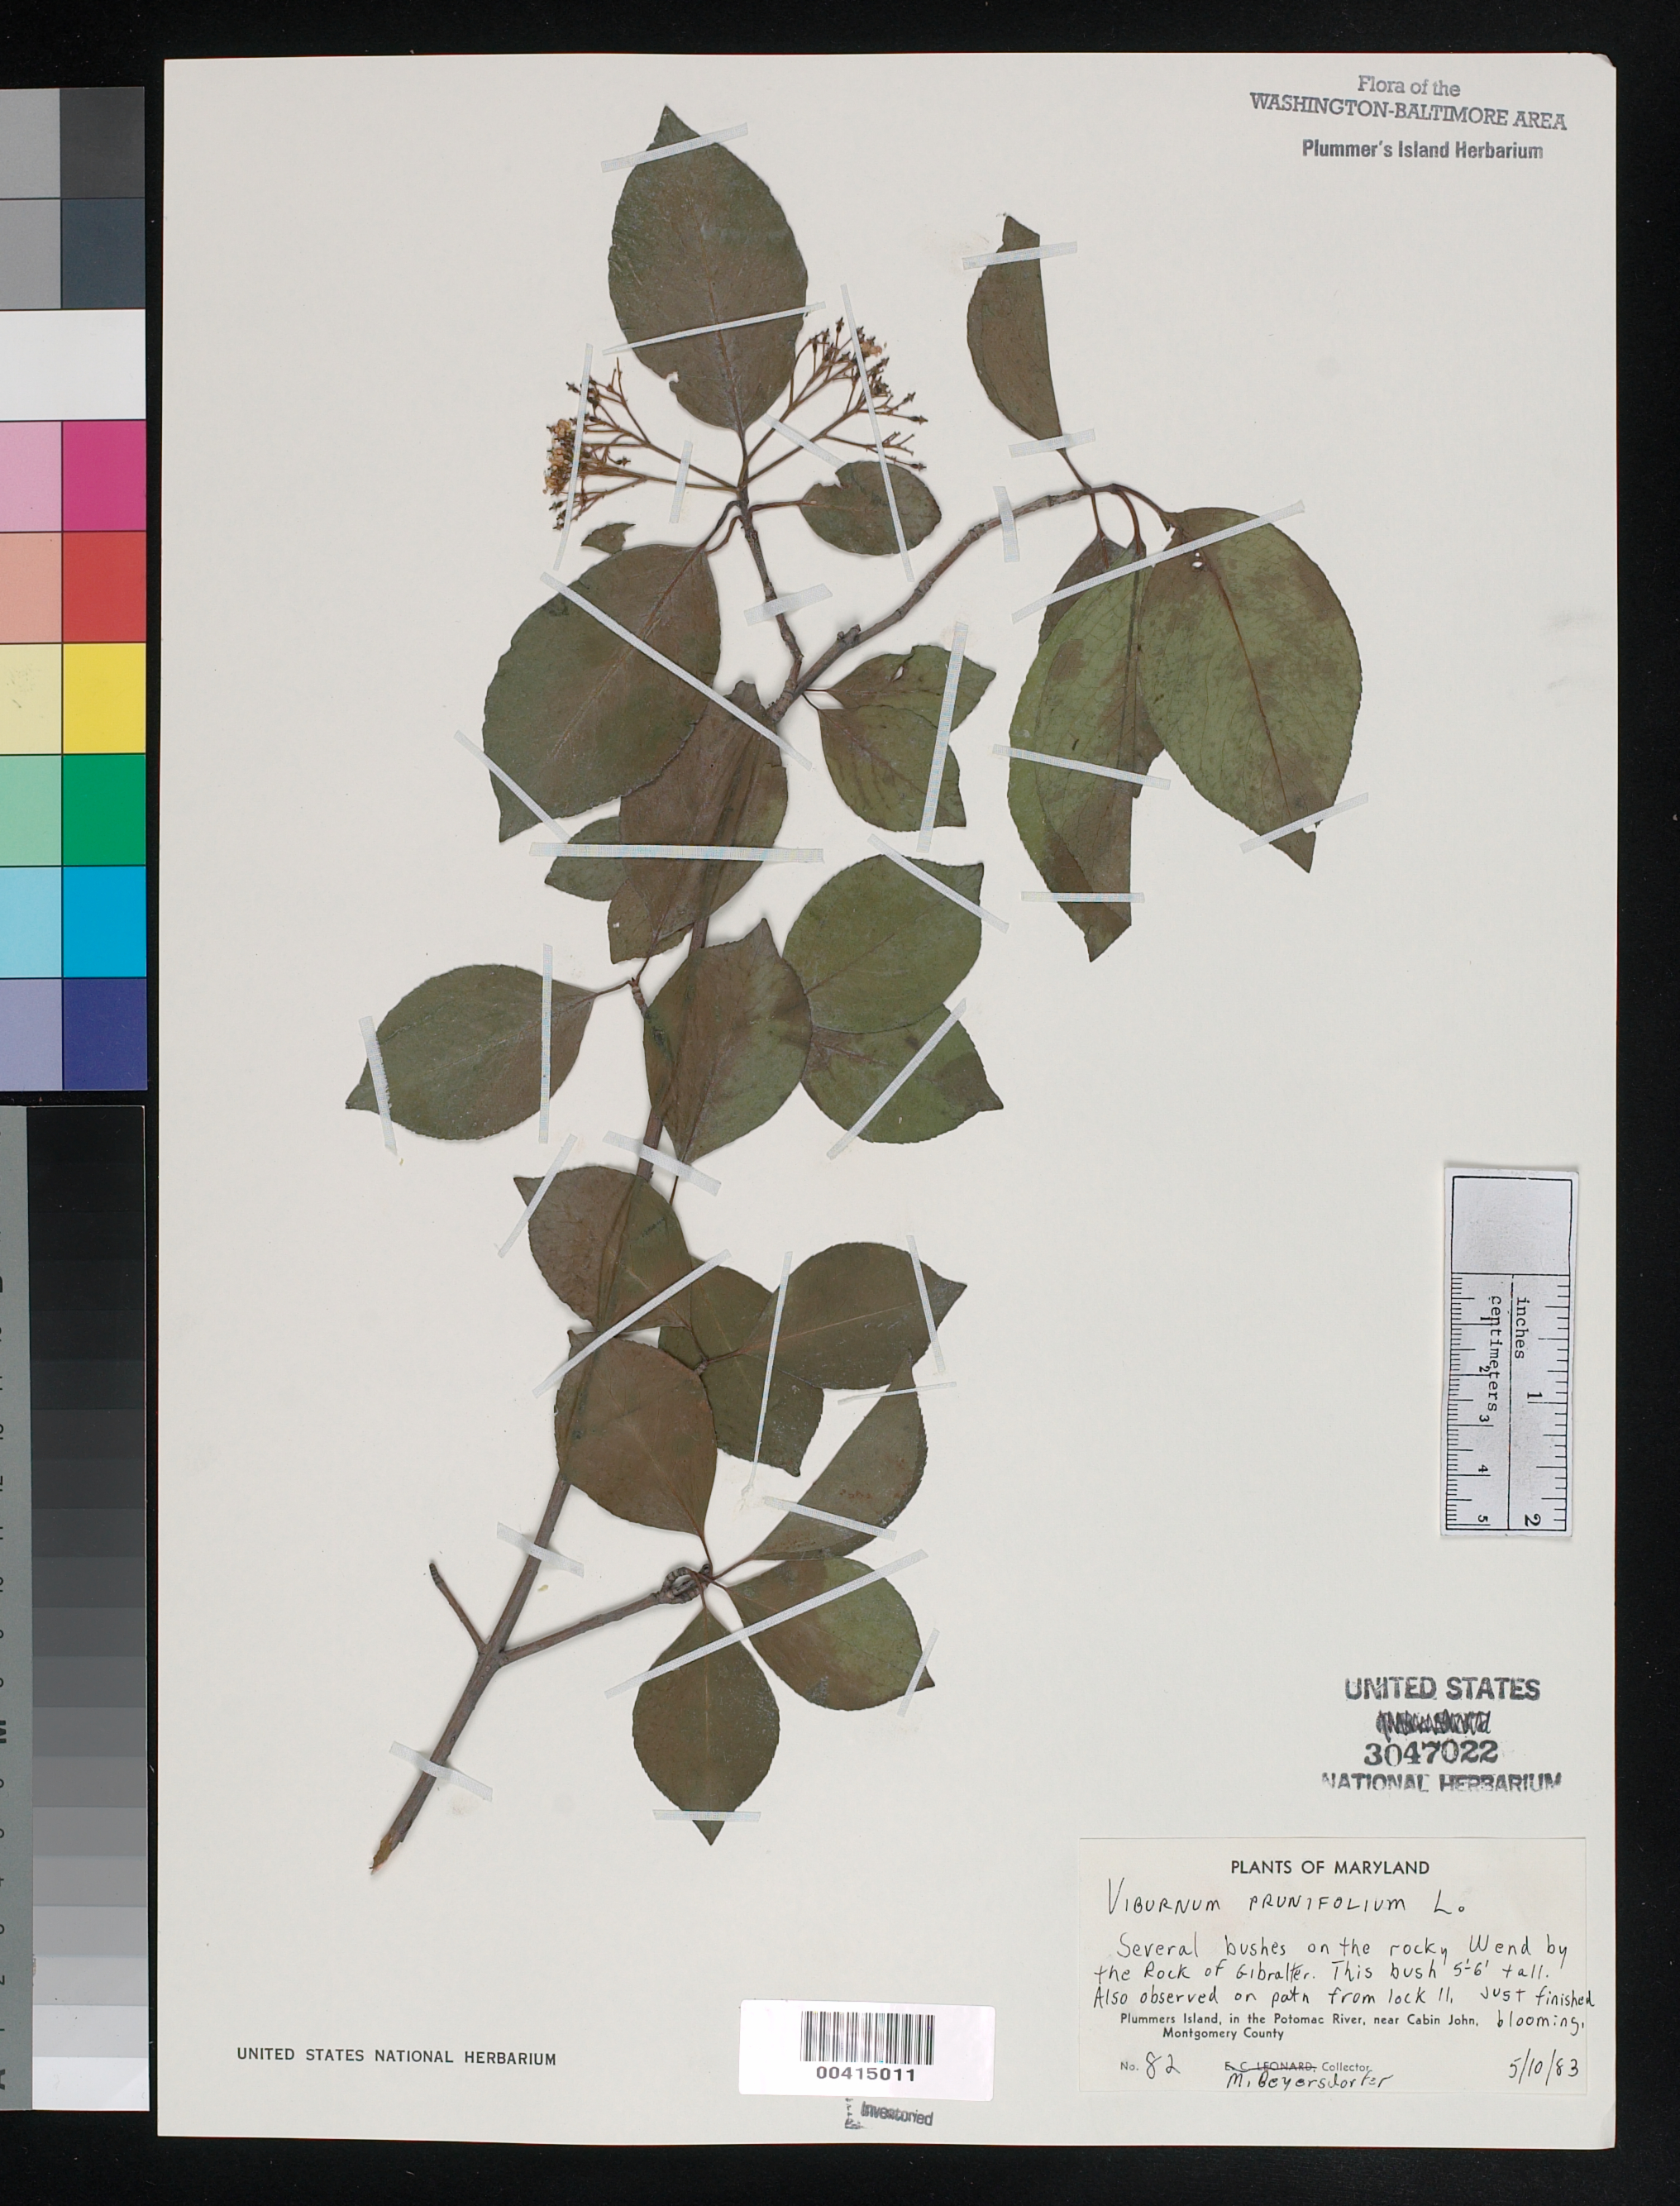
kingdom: Plantae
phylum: Tracheophyta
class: Magnoliopsida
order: Dipsacales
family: Viburnaceae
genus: Viburnum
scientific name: Viburnum prunifolium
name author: L.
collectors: M. Beyersdorfer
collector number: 82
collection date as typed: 10 May 1983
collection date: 1983-05-10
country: United States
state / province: Maryland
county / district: Montgomery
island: Plummers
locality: Plummer's Island; on the rocky west end by the Rock of Gibraltar C. & O. Canal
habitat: On the rock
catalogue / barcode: US 3047022